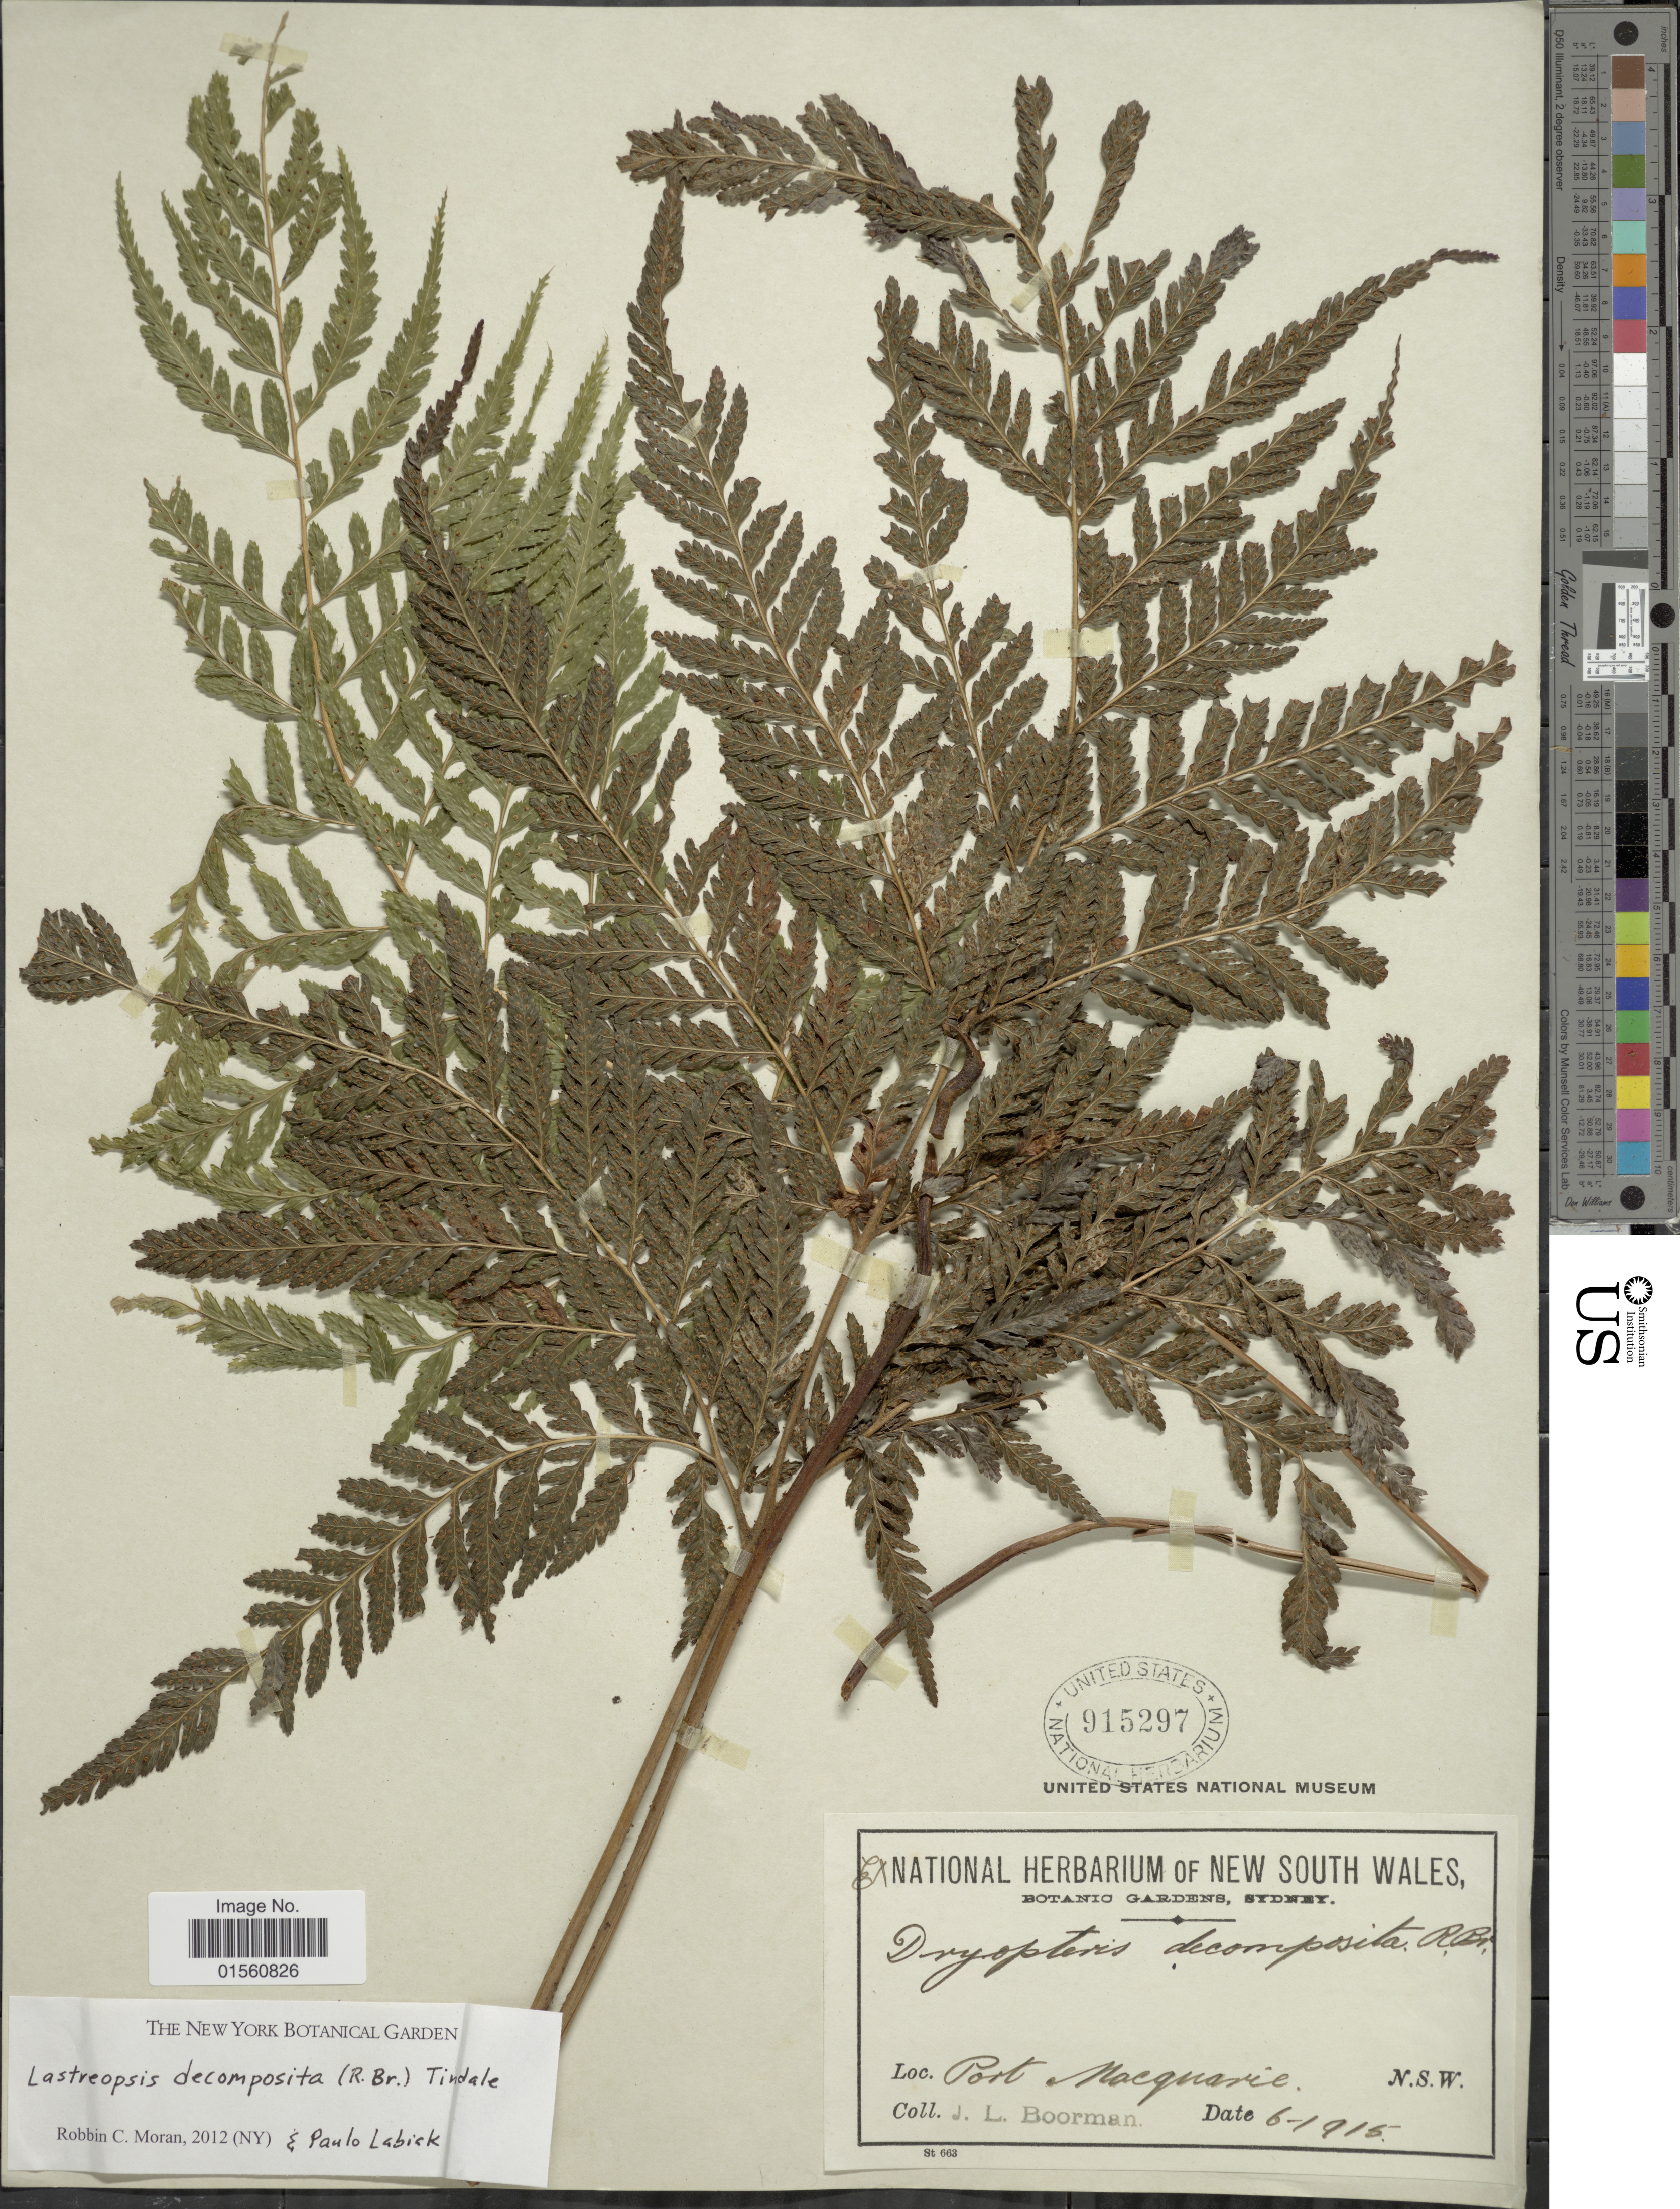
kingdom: Plantae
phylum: Tracheophyta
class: Polypodiopsida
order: Polypodiales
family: Dryopteridaceae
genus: Lastreopsis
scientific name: Lastreopsis decomposita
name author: (R. Br.) Tindale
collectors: J. Boorman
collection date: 1915-06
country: Australia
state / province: New South Wales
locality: Port Macquarie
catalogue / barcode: US 915297